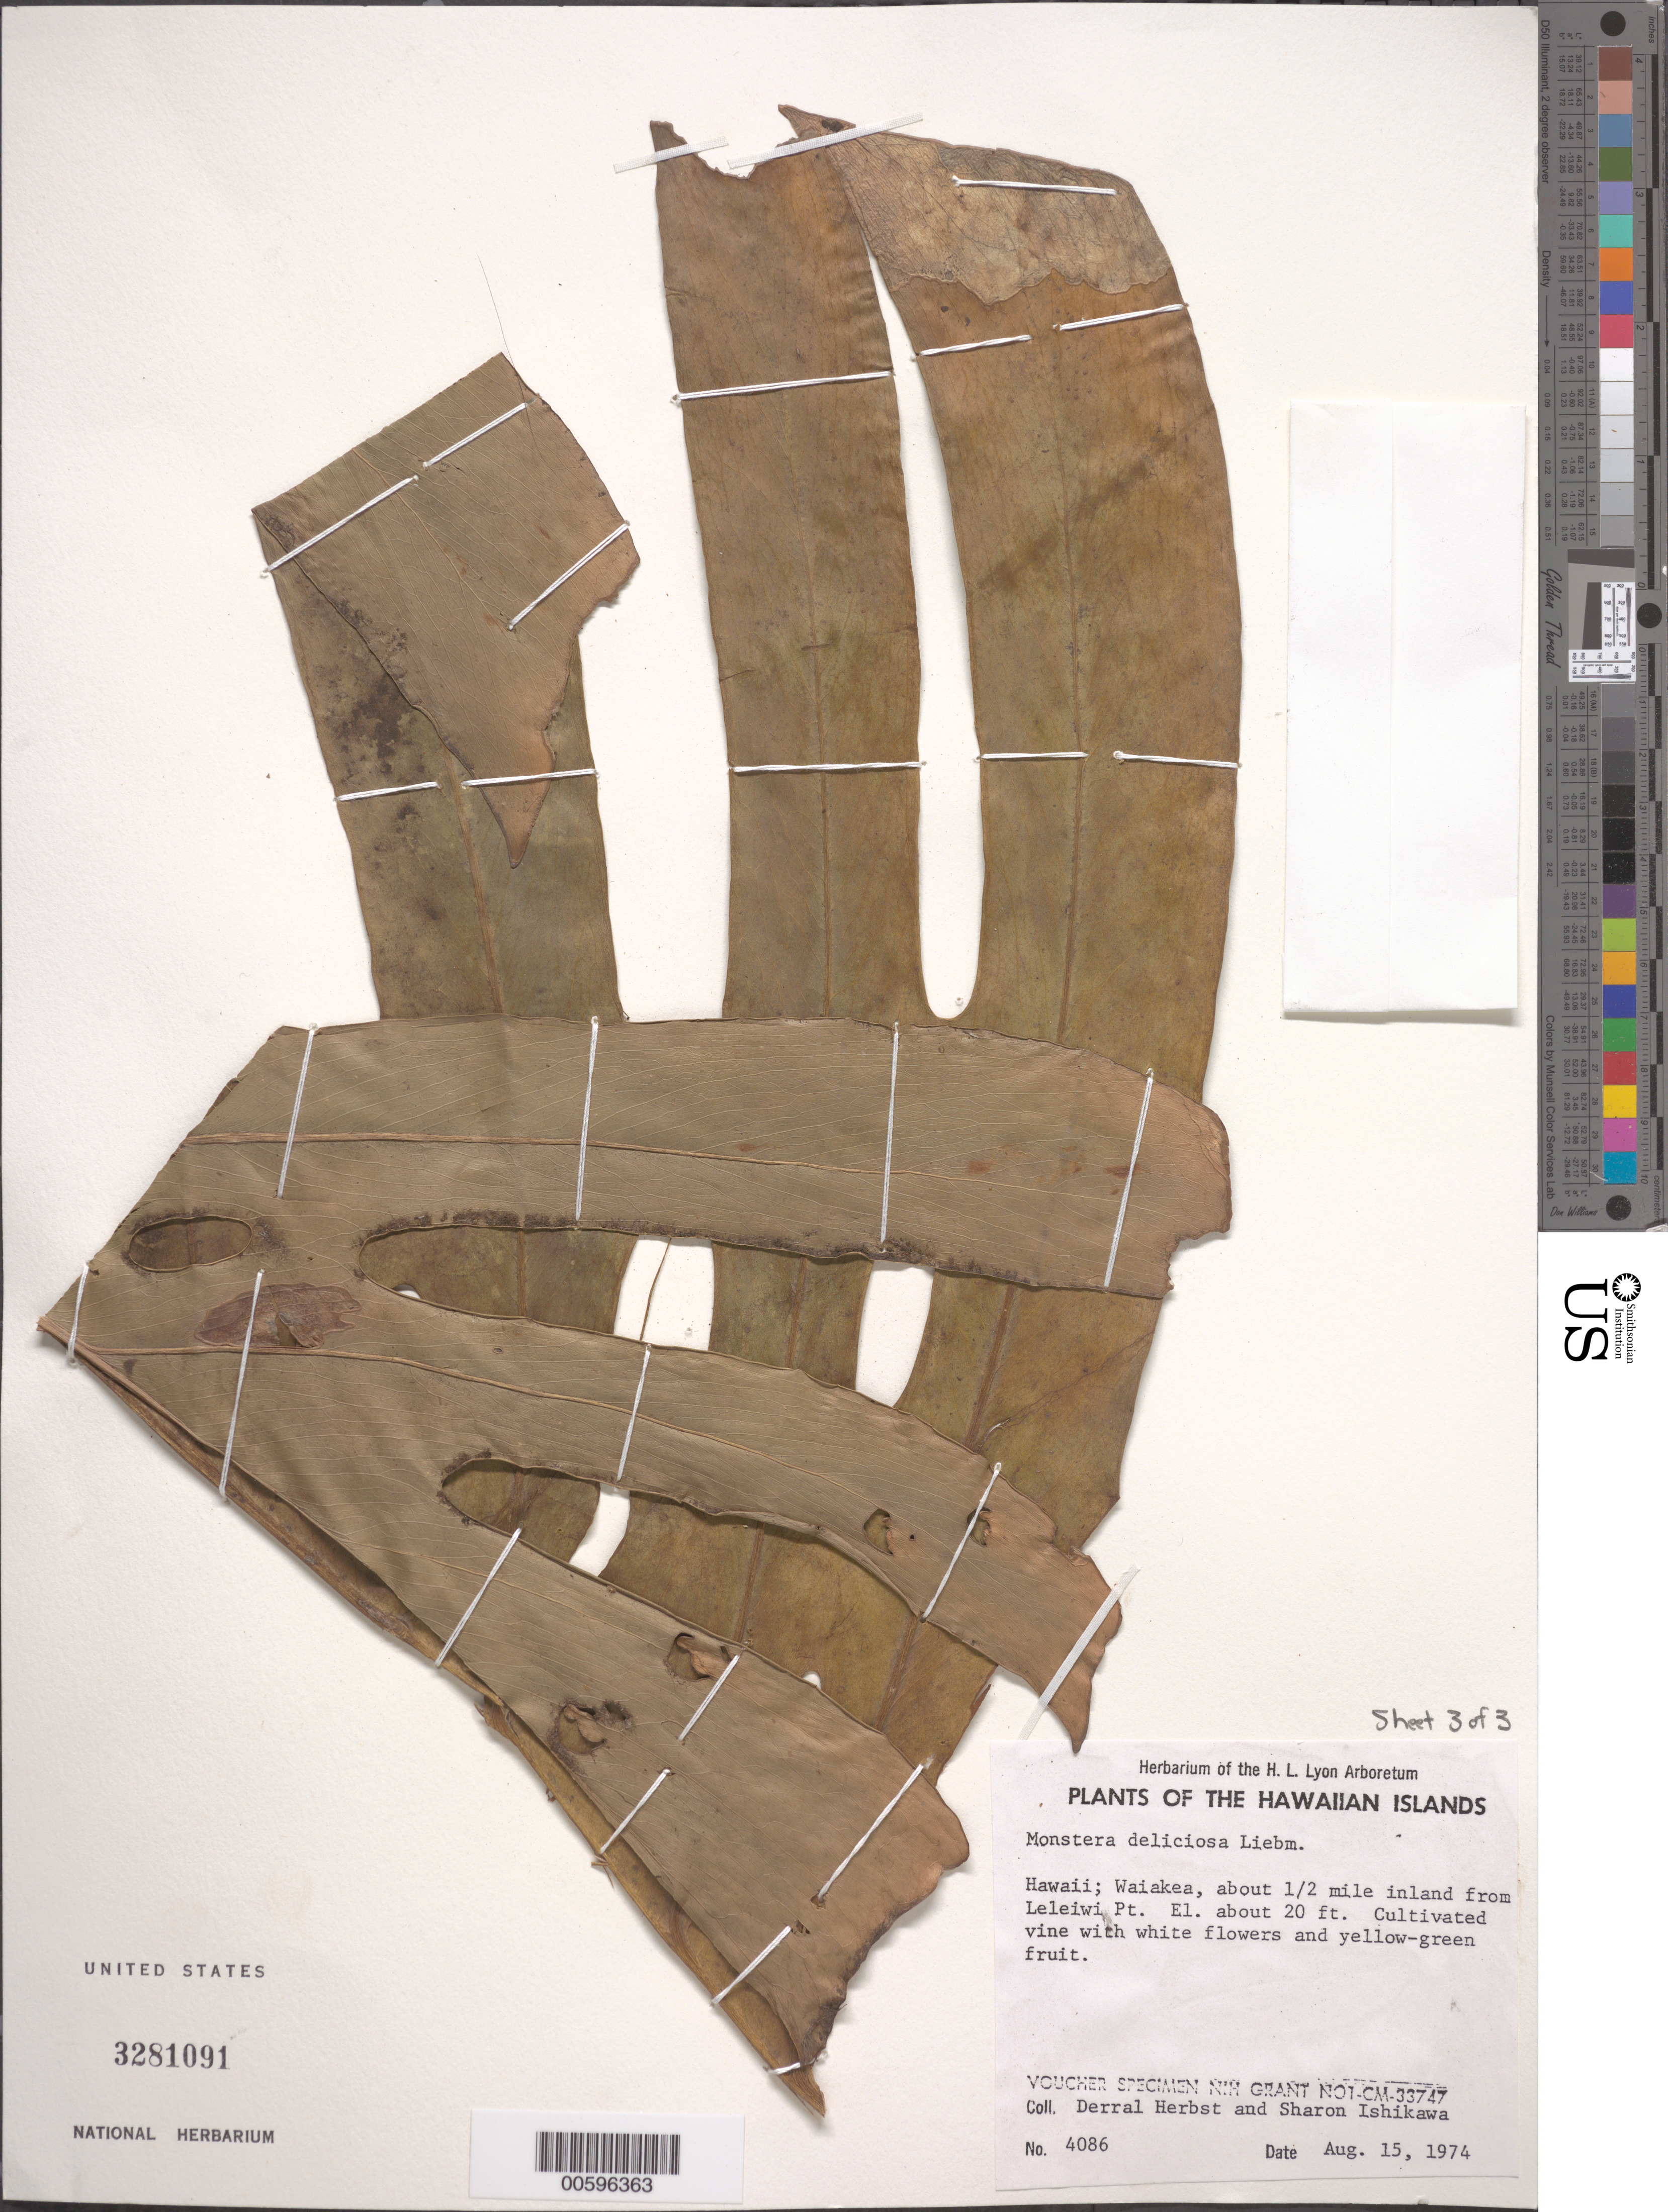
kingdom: Plantae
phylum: Tracheophyta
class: Liliopsida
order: Alismatales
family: Araceae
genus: Monstera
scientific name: Monstera deliciosa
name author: Liebm.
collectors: D. R. Herbst & S. Ishikawa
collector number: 4086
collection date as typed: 15 Aug 1974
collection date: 1974-08-15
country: United States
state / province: Hawaii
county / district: Hawaii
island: Hawaii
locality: Waiakea, ca .5 mi inland from Leleiwi Pt.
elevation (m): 6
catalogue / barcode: US 3281091